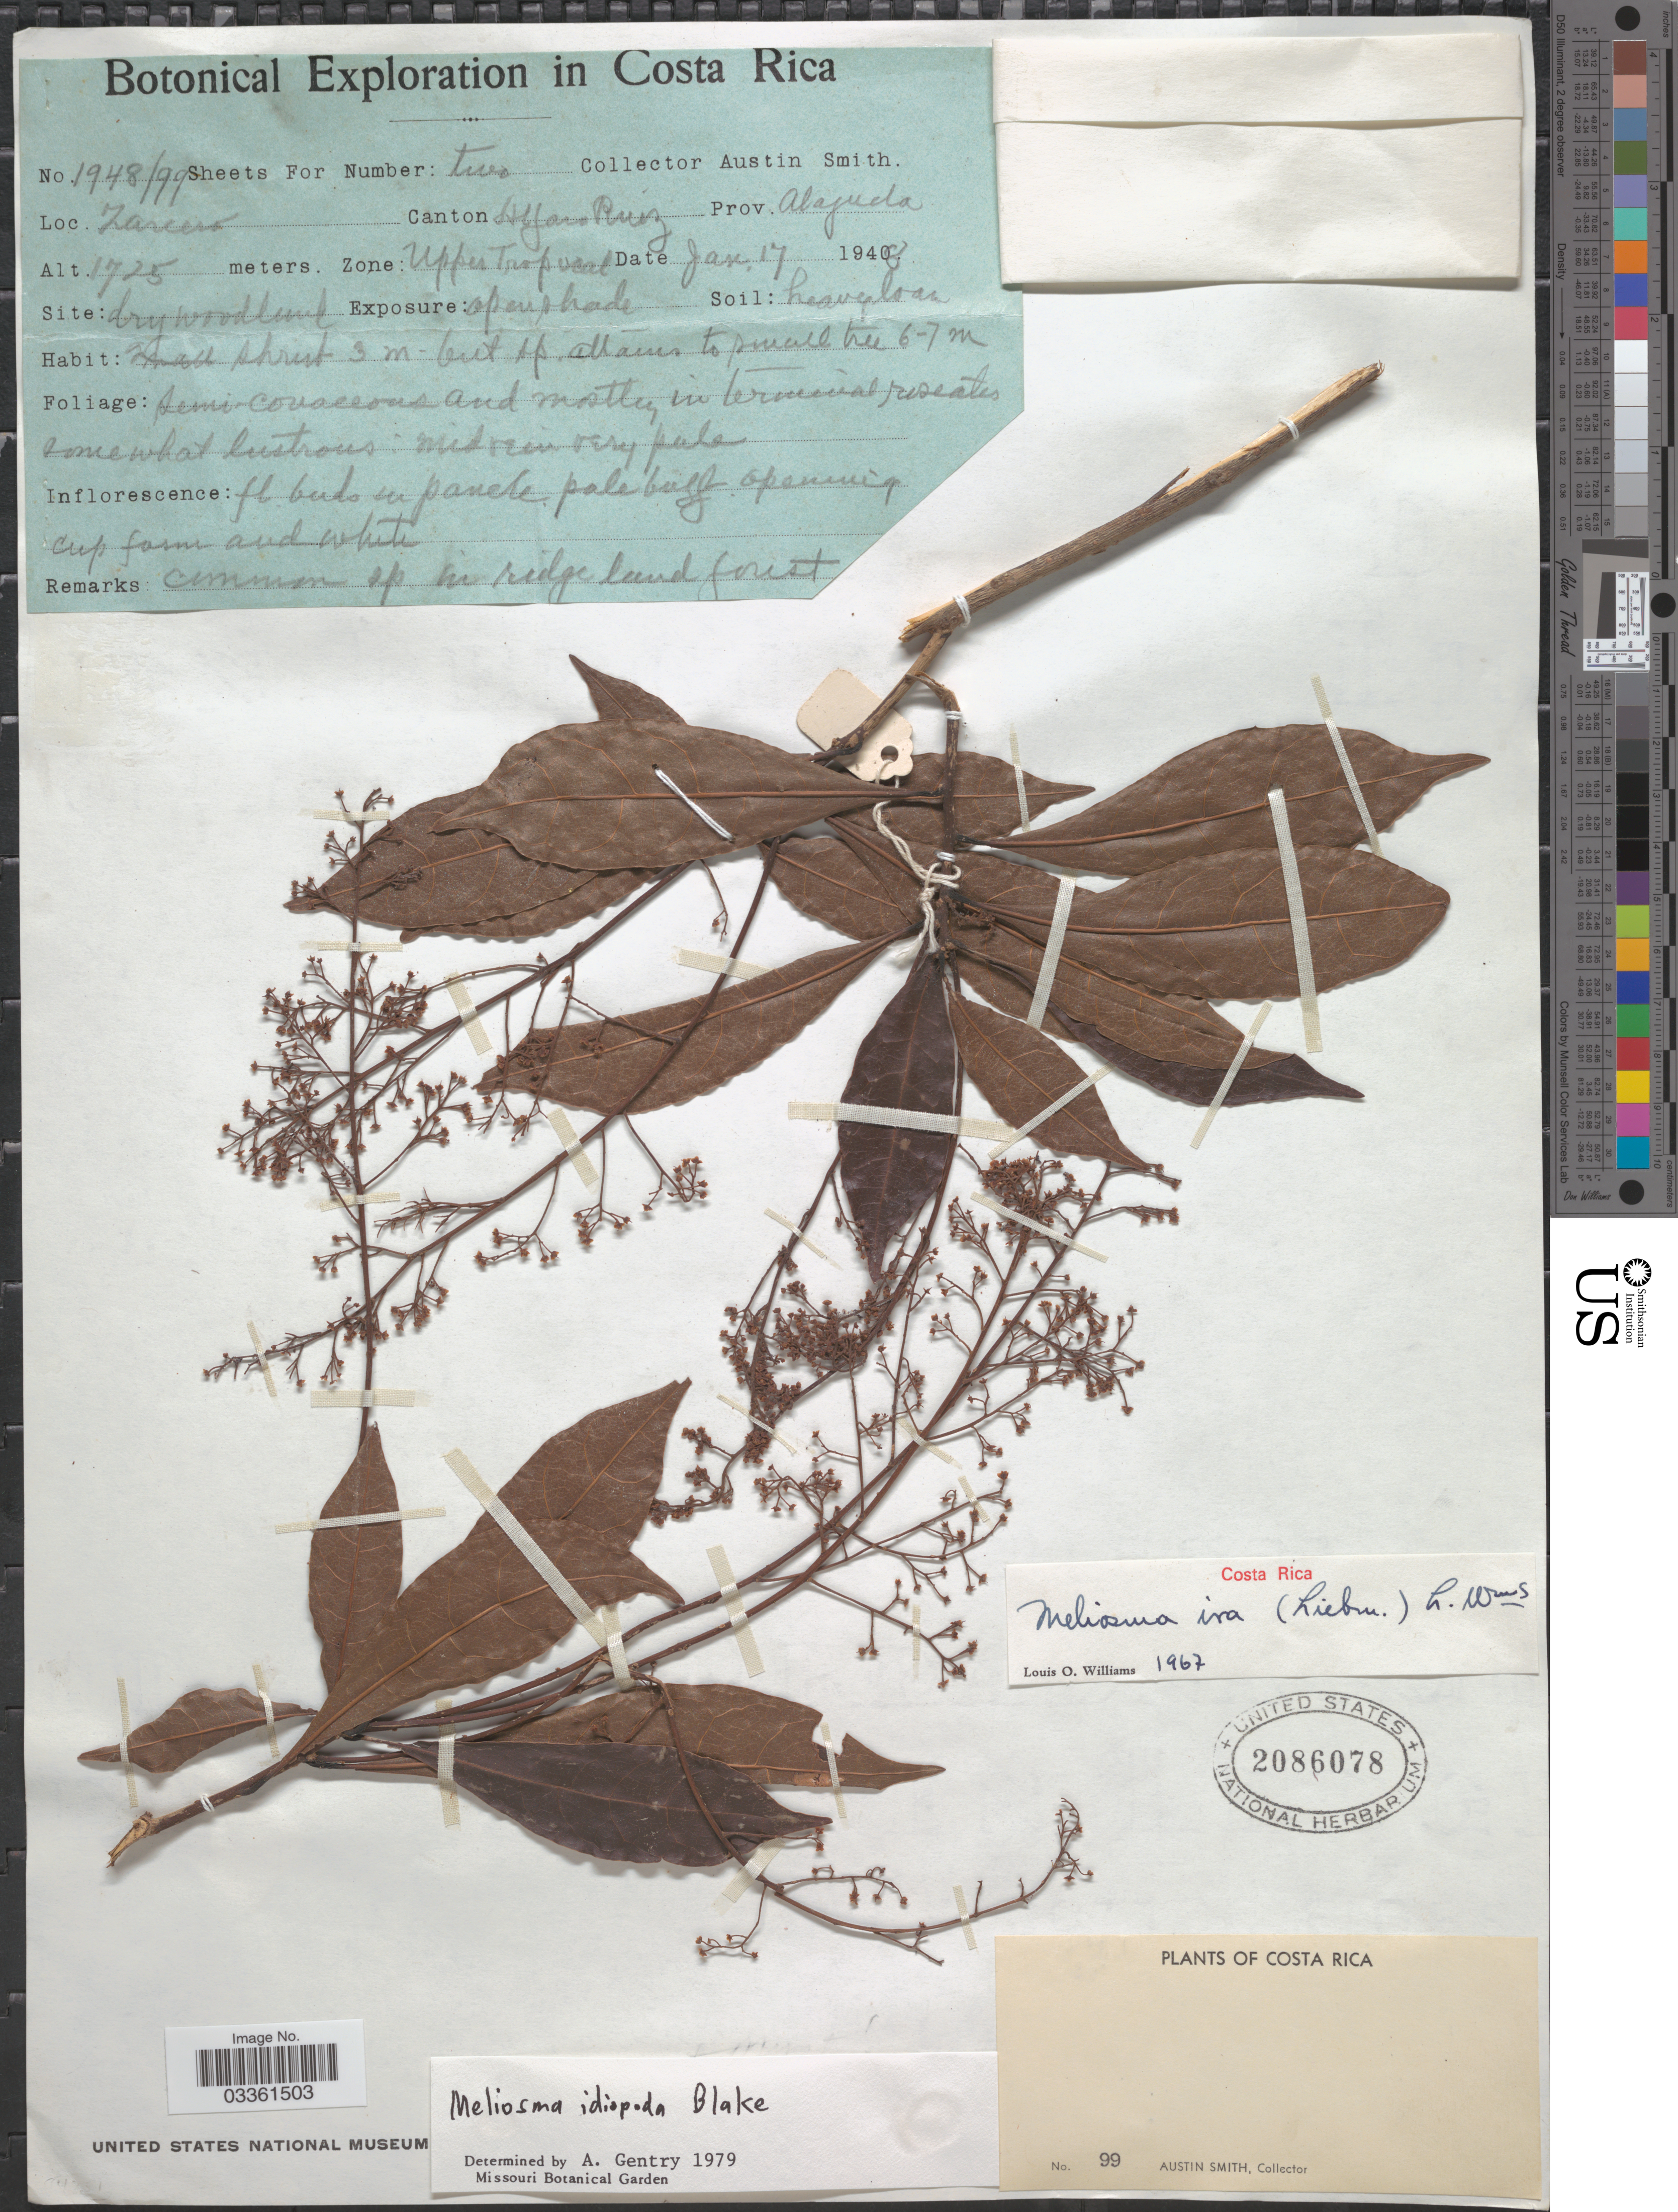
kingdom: Plantae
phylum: Tracheophyta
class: Magnoliopsida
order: Proteales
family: Sabiaceae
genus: Meliosma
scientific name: Meliosma idiopoda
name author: S.F. Blake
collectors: Aust P. Smith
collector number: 1948/99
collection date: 1948-01-17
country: Costa Rica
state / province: Alajuela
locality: Zarcero. Canton Alfaro Ruiz. Zone: Upper Tropical.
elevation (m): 1725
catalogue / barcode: US 2086078